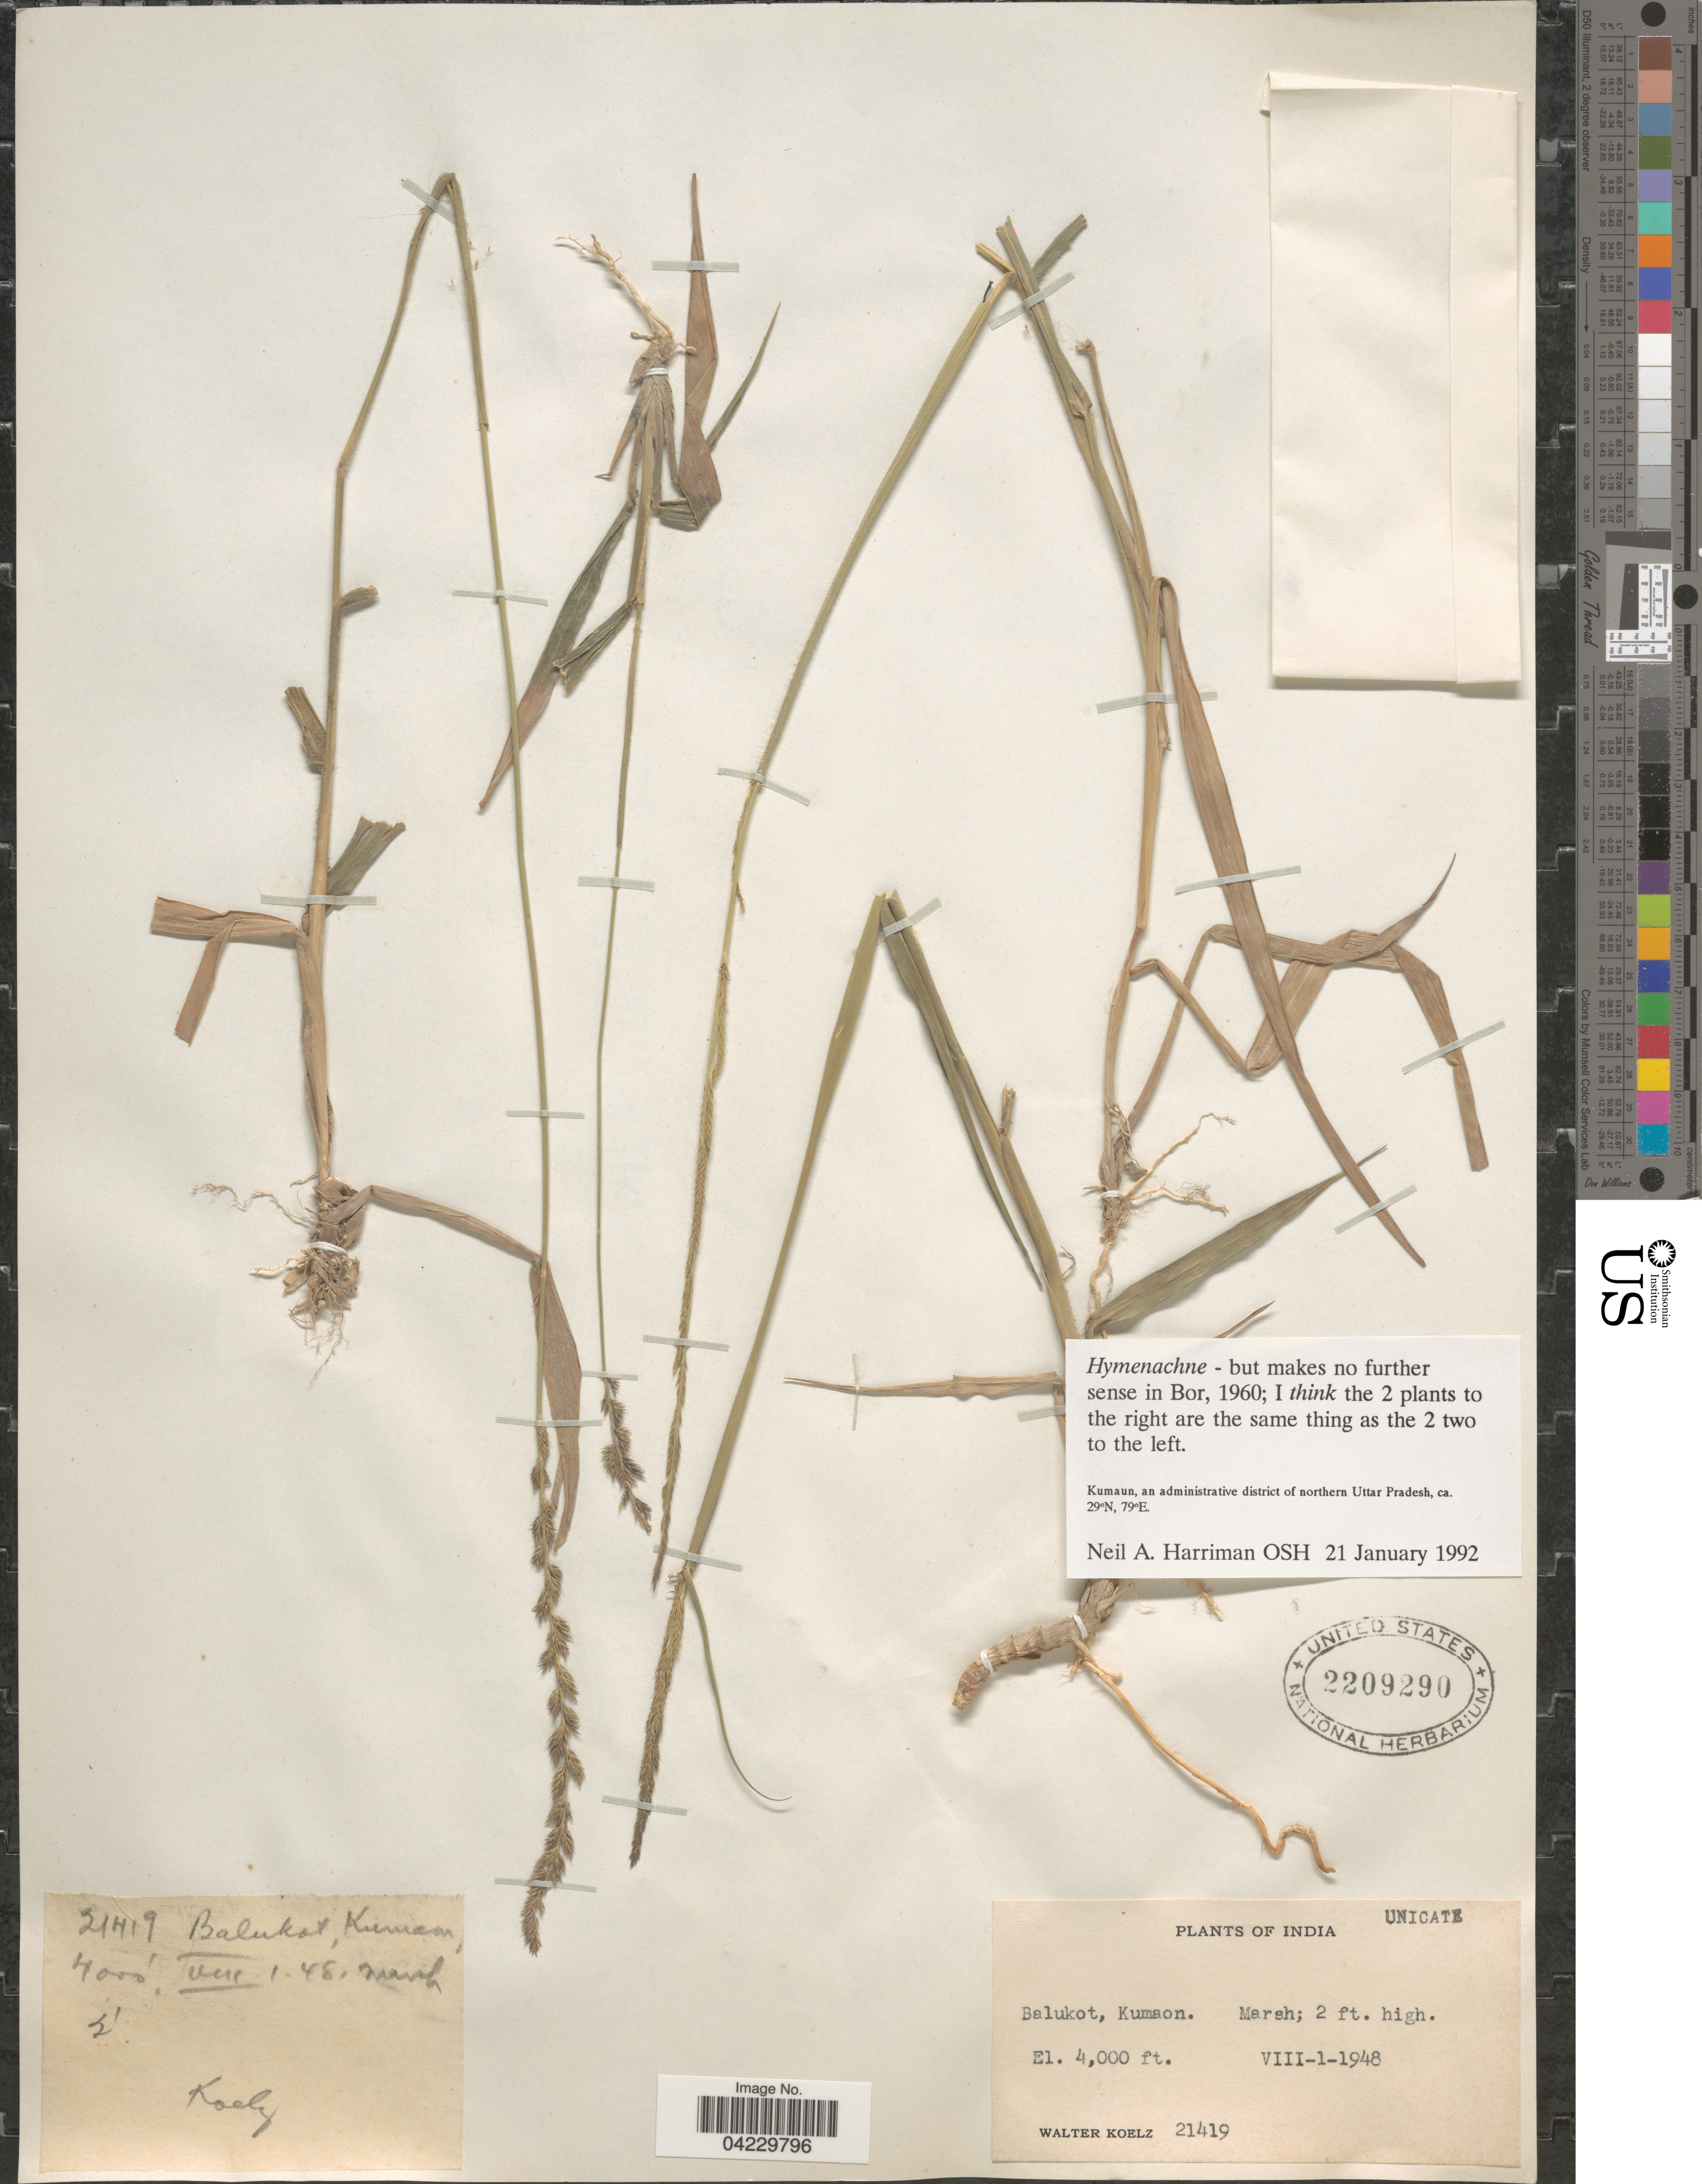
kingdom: Plantae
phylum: Tracheophyta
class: Liliopsida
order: Poales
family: Poaceae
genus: Hymenachne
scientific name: Hymenachne sp.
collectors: W. N. Koelz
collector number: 21419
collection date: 1948-08-01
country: India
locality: Balukot, Kumaon.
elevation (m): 1219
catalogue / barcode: US 2209290